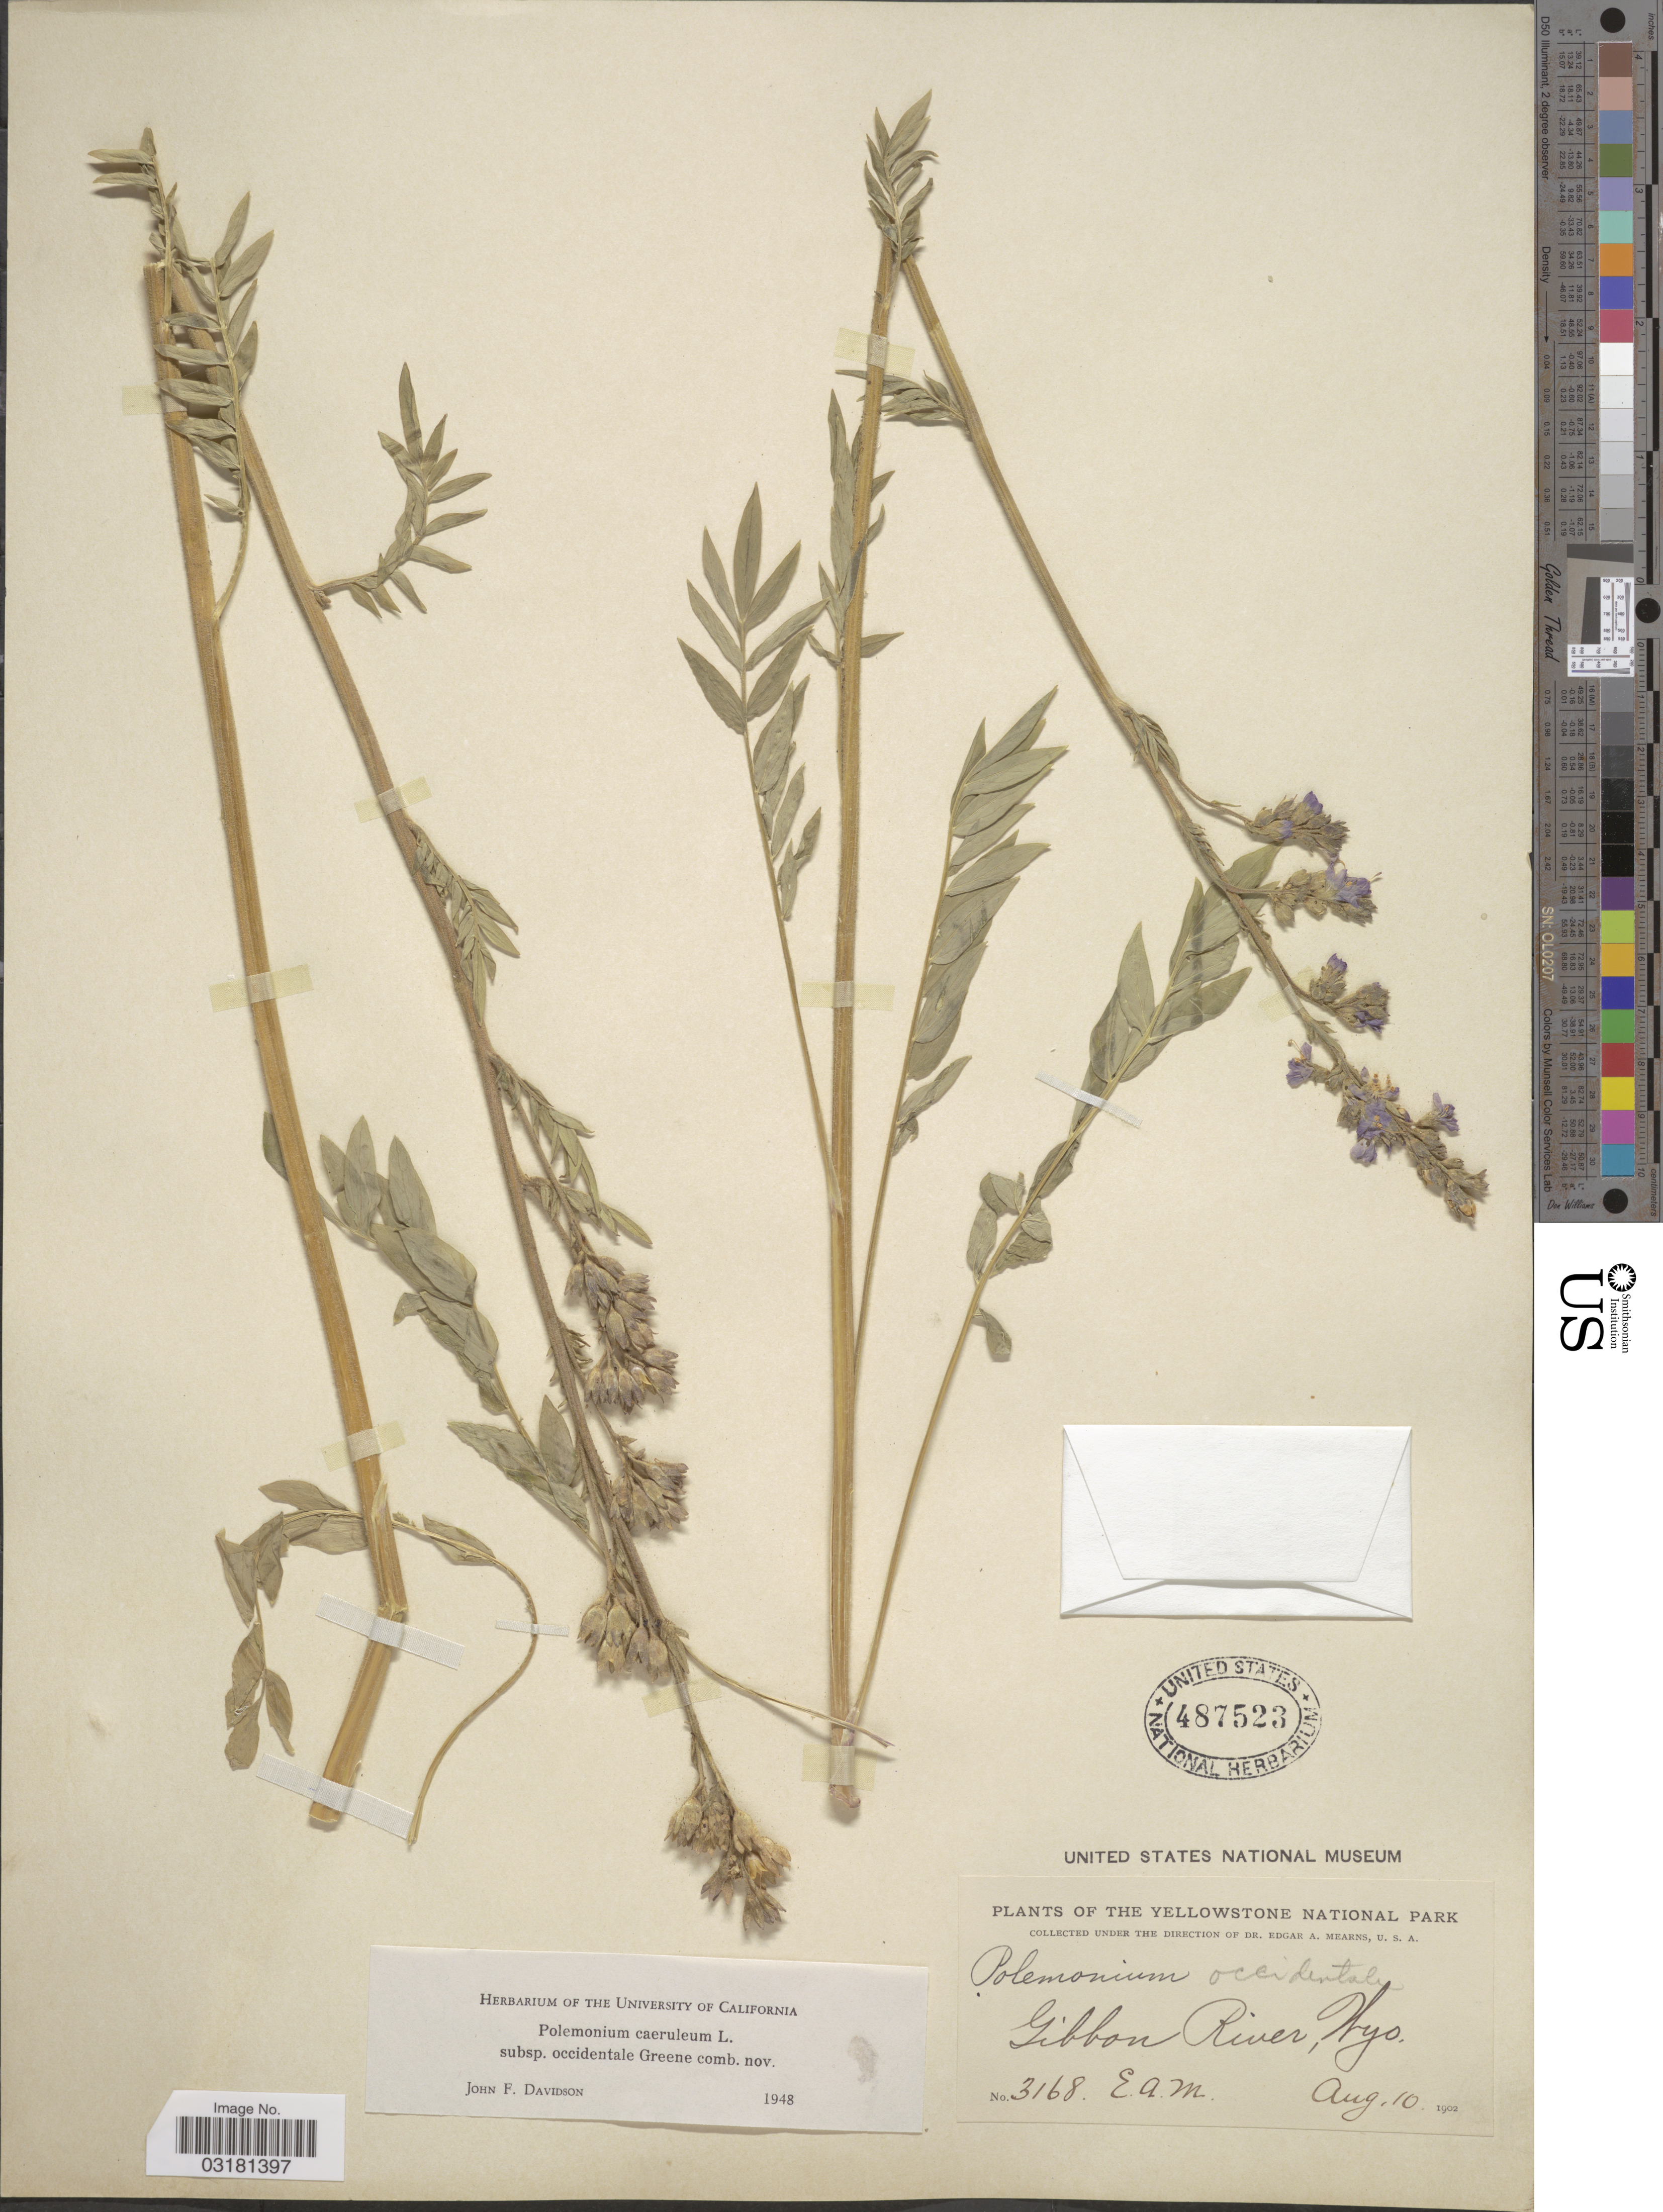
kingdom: Plantae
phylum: Tracheophyta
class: Magnoliopsida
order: Ericales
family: Polemoniaceae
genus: Polemonium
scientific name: Polemonium occidentale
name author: Greene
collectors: E. A. Mearns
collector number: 3168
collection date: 1902-08-10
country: United States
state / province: Wyoming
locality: The Yellowstone National Park. Gibbon River, Wyo.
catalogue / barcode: US 487523